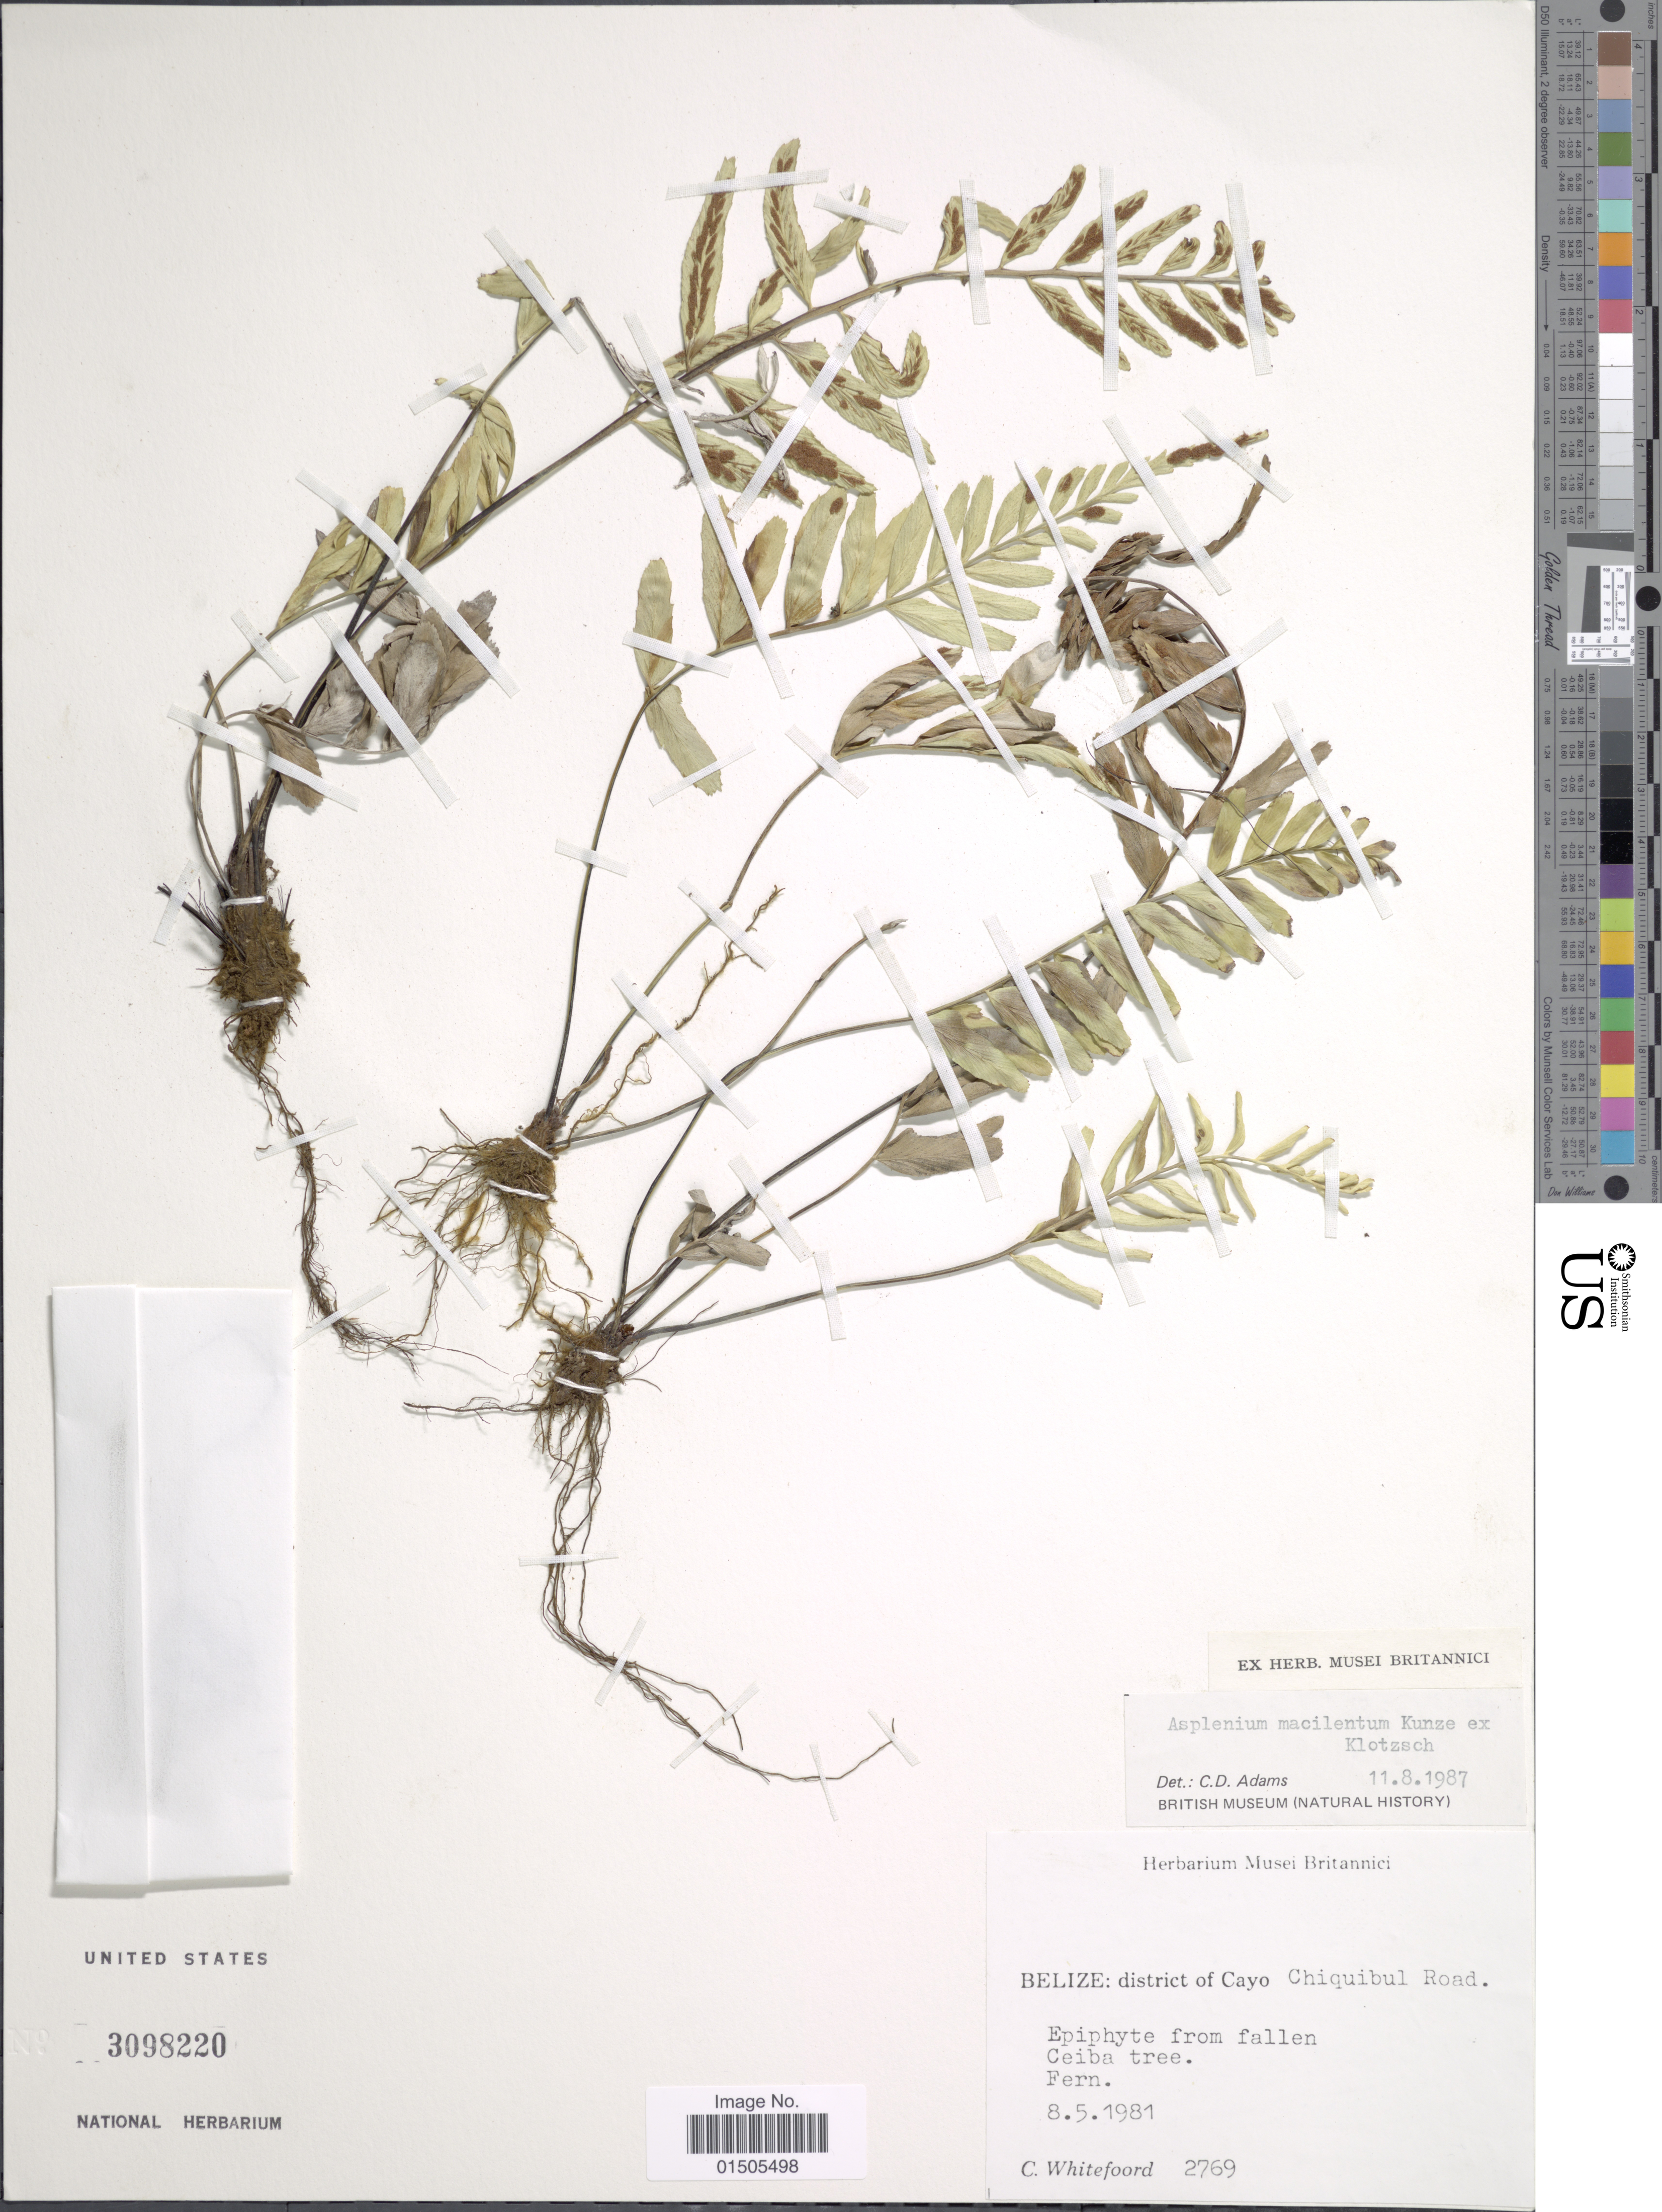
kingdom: Plantae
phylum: Tracheophyta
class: Polypodiopsida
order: Polypodiales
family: Aspleniaceae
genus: Asplenium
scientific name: Asplenium auritum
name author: Sw.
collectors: C. Whitefoord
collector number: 2769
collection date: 1981-05-08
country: Belize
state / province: Cayo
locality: Belize: Chiquibul Road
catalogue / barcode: US 3098220